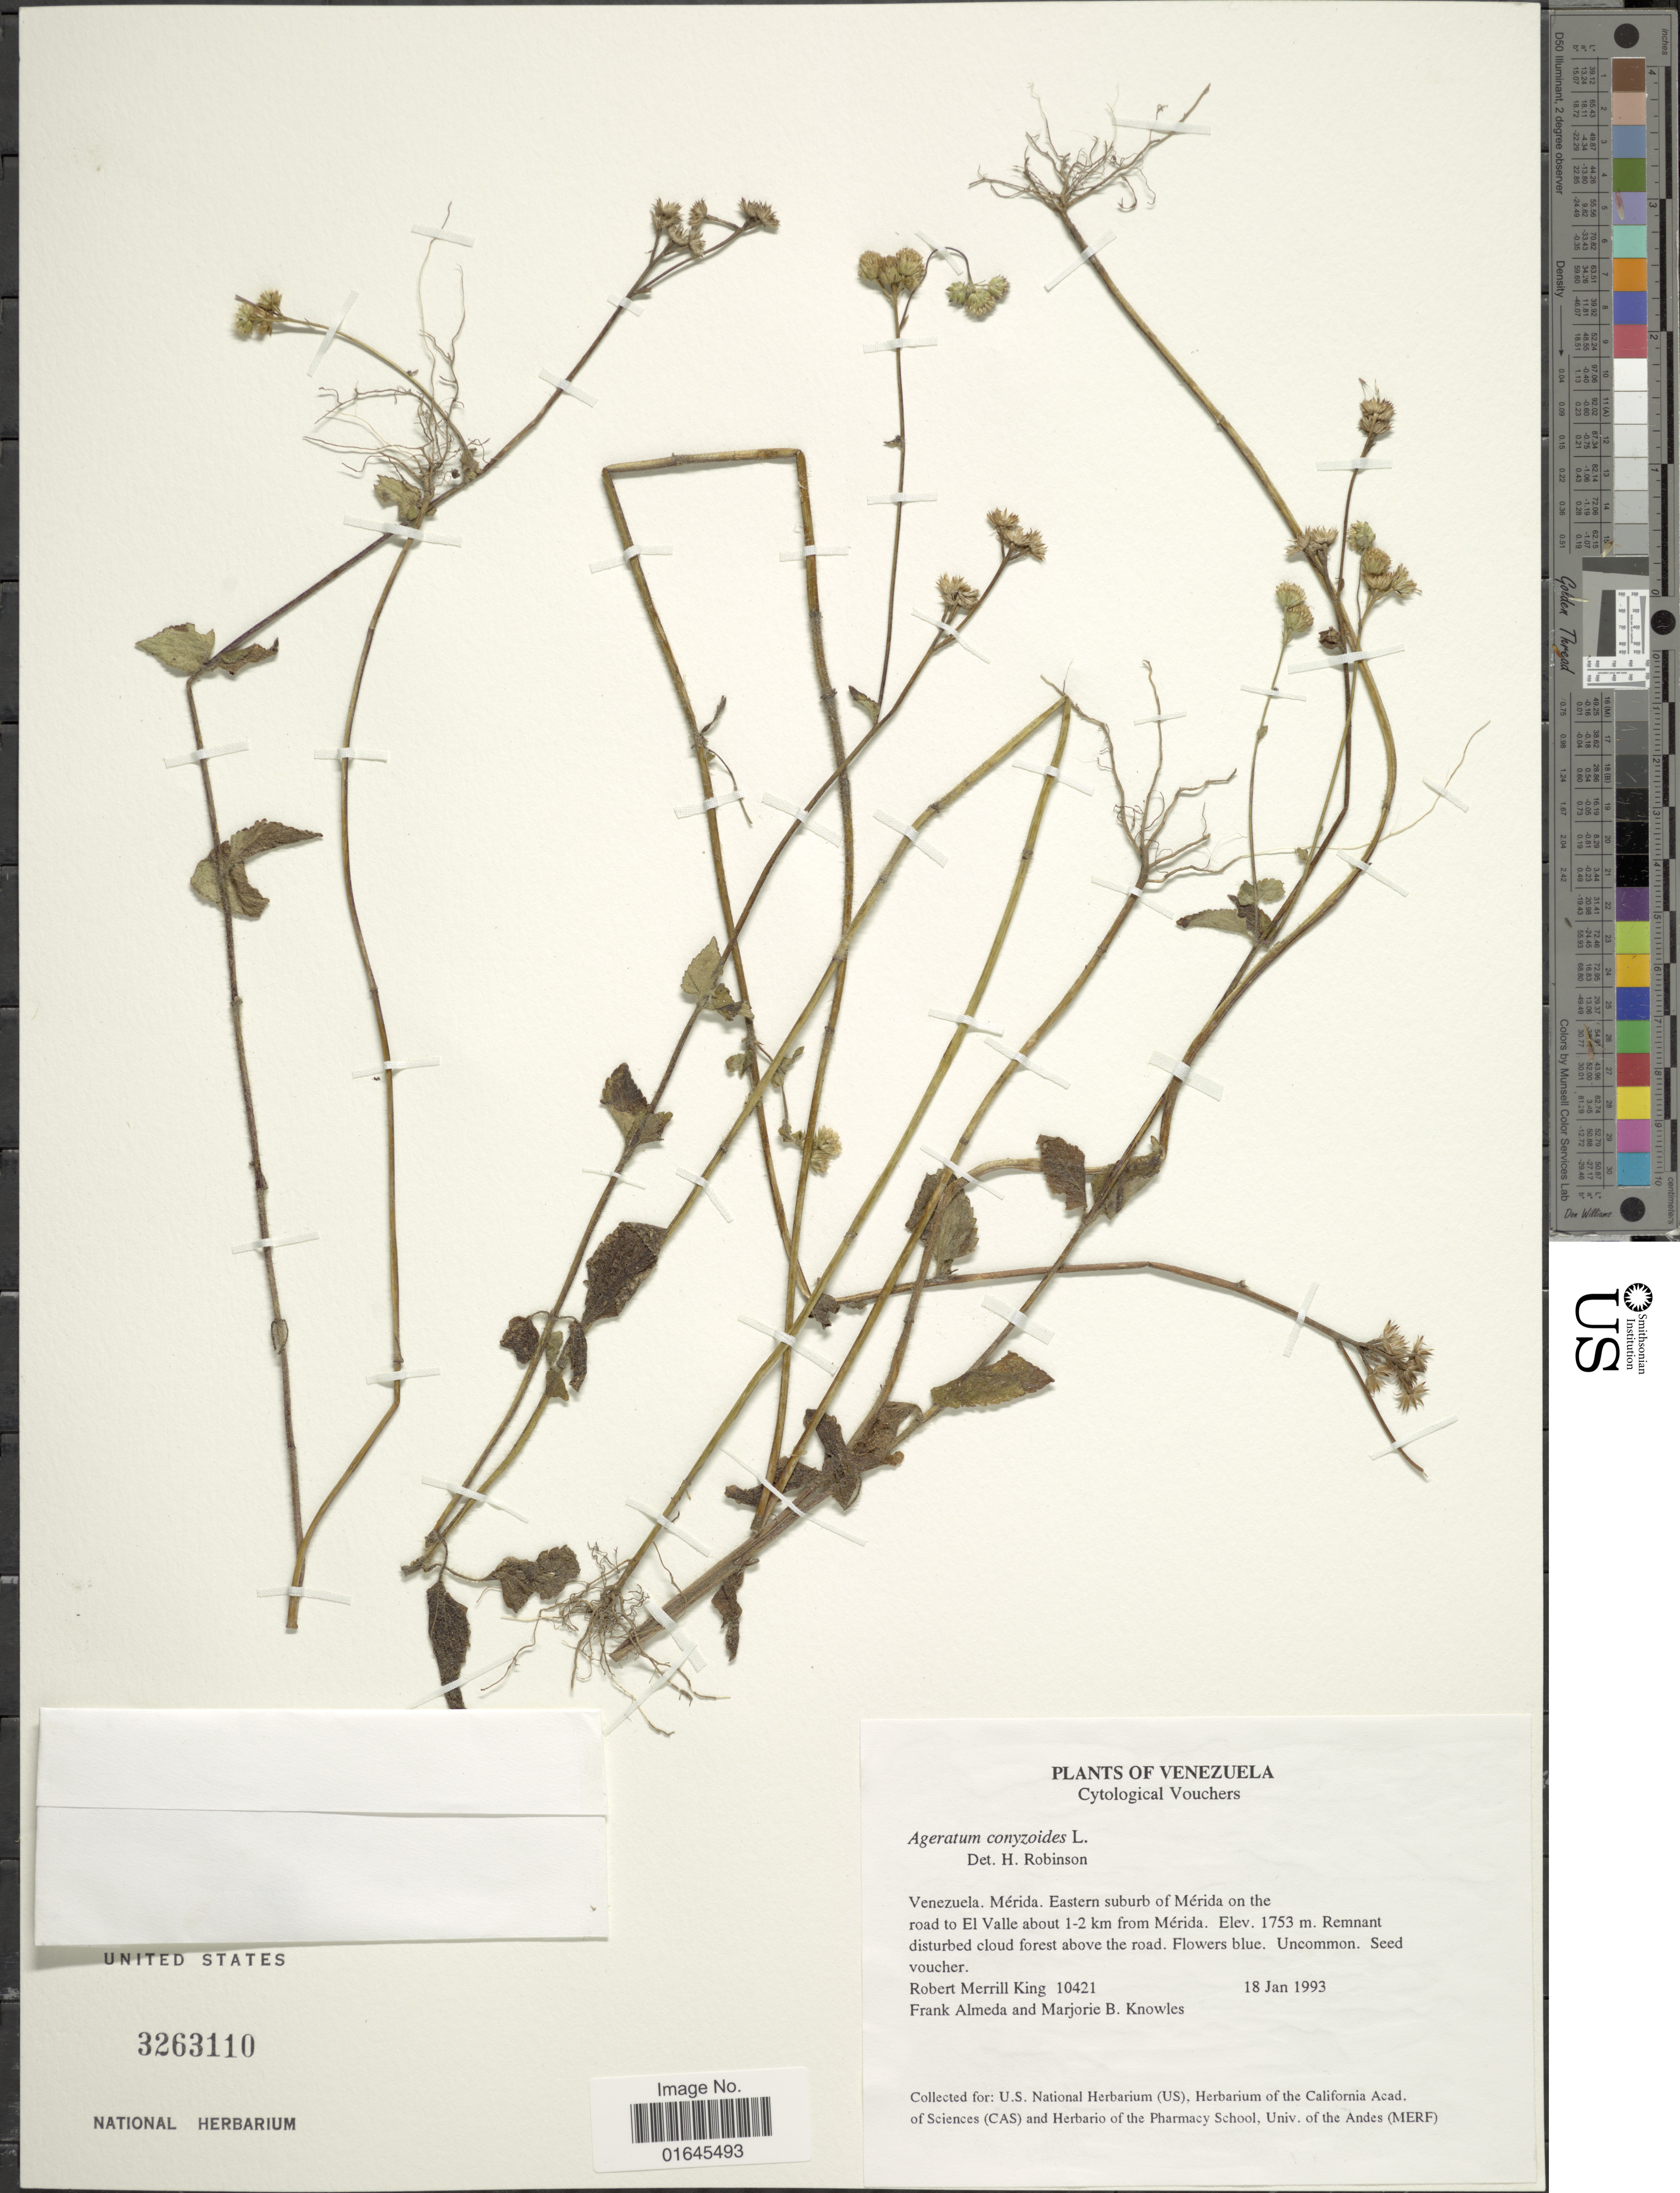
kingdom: Plantae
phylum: Tracheophyta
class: Magnoliopsida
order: Asterales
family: Asteraceae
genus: Ageratum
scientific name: Ageratum conyzoides subsp. conyzoides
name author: L.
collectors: R. M. King, F. Almeda & M. B. Knowles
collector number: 10421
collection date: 1993-01-18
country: Venezuela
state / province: Mérida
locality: Eastern suburb of Mérida on the road to El Valle about 1-2 km from Mérida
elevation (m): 1753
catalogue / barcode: US 3263110